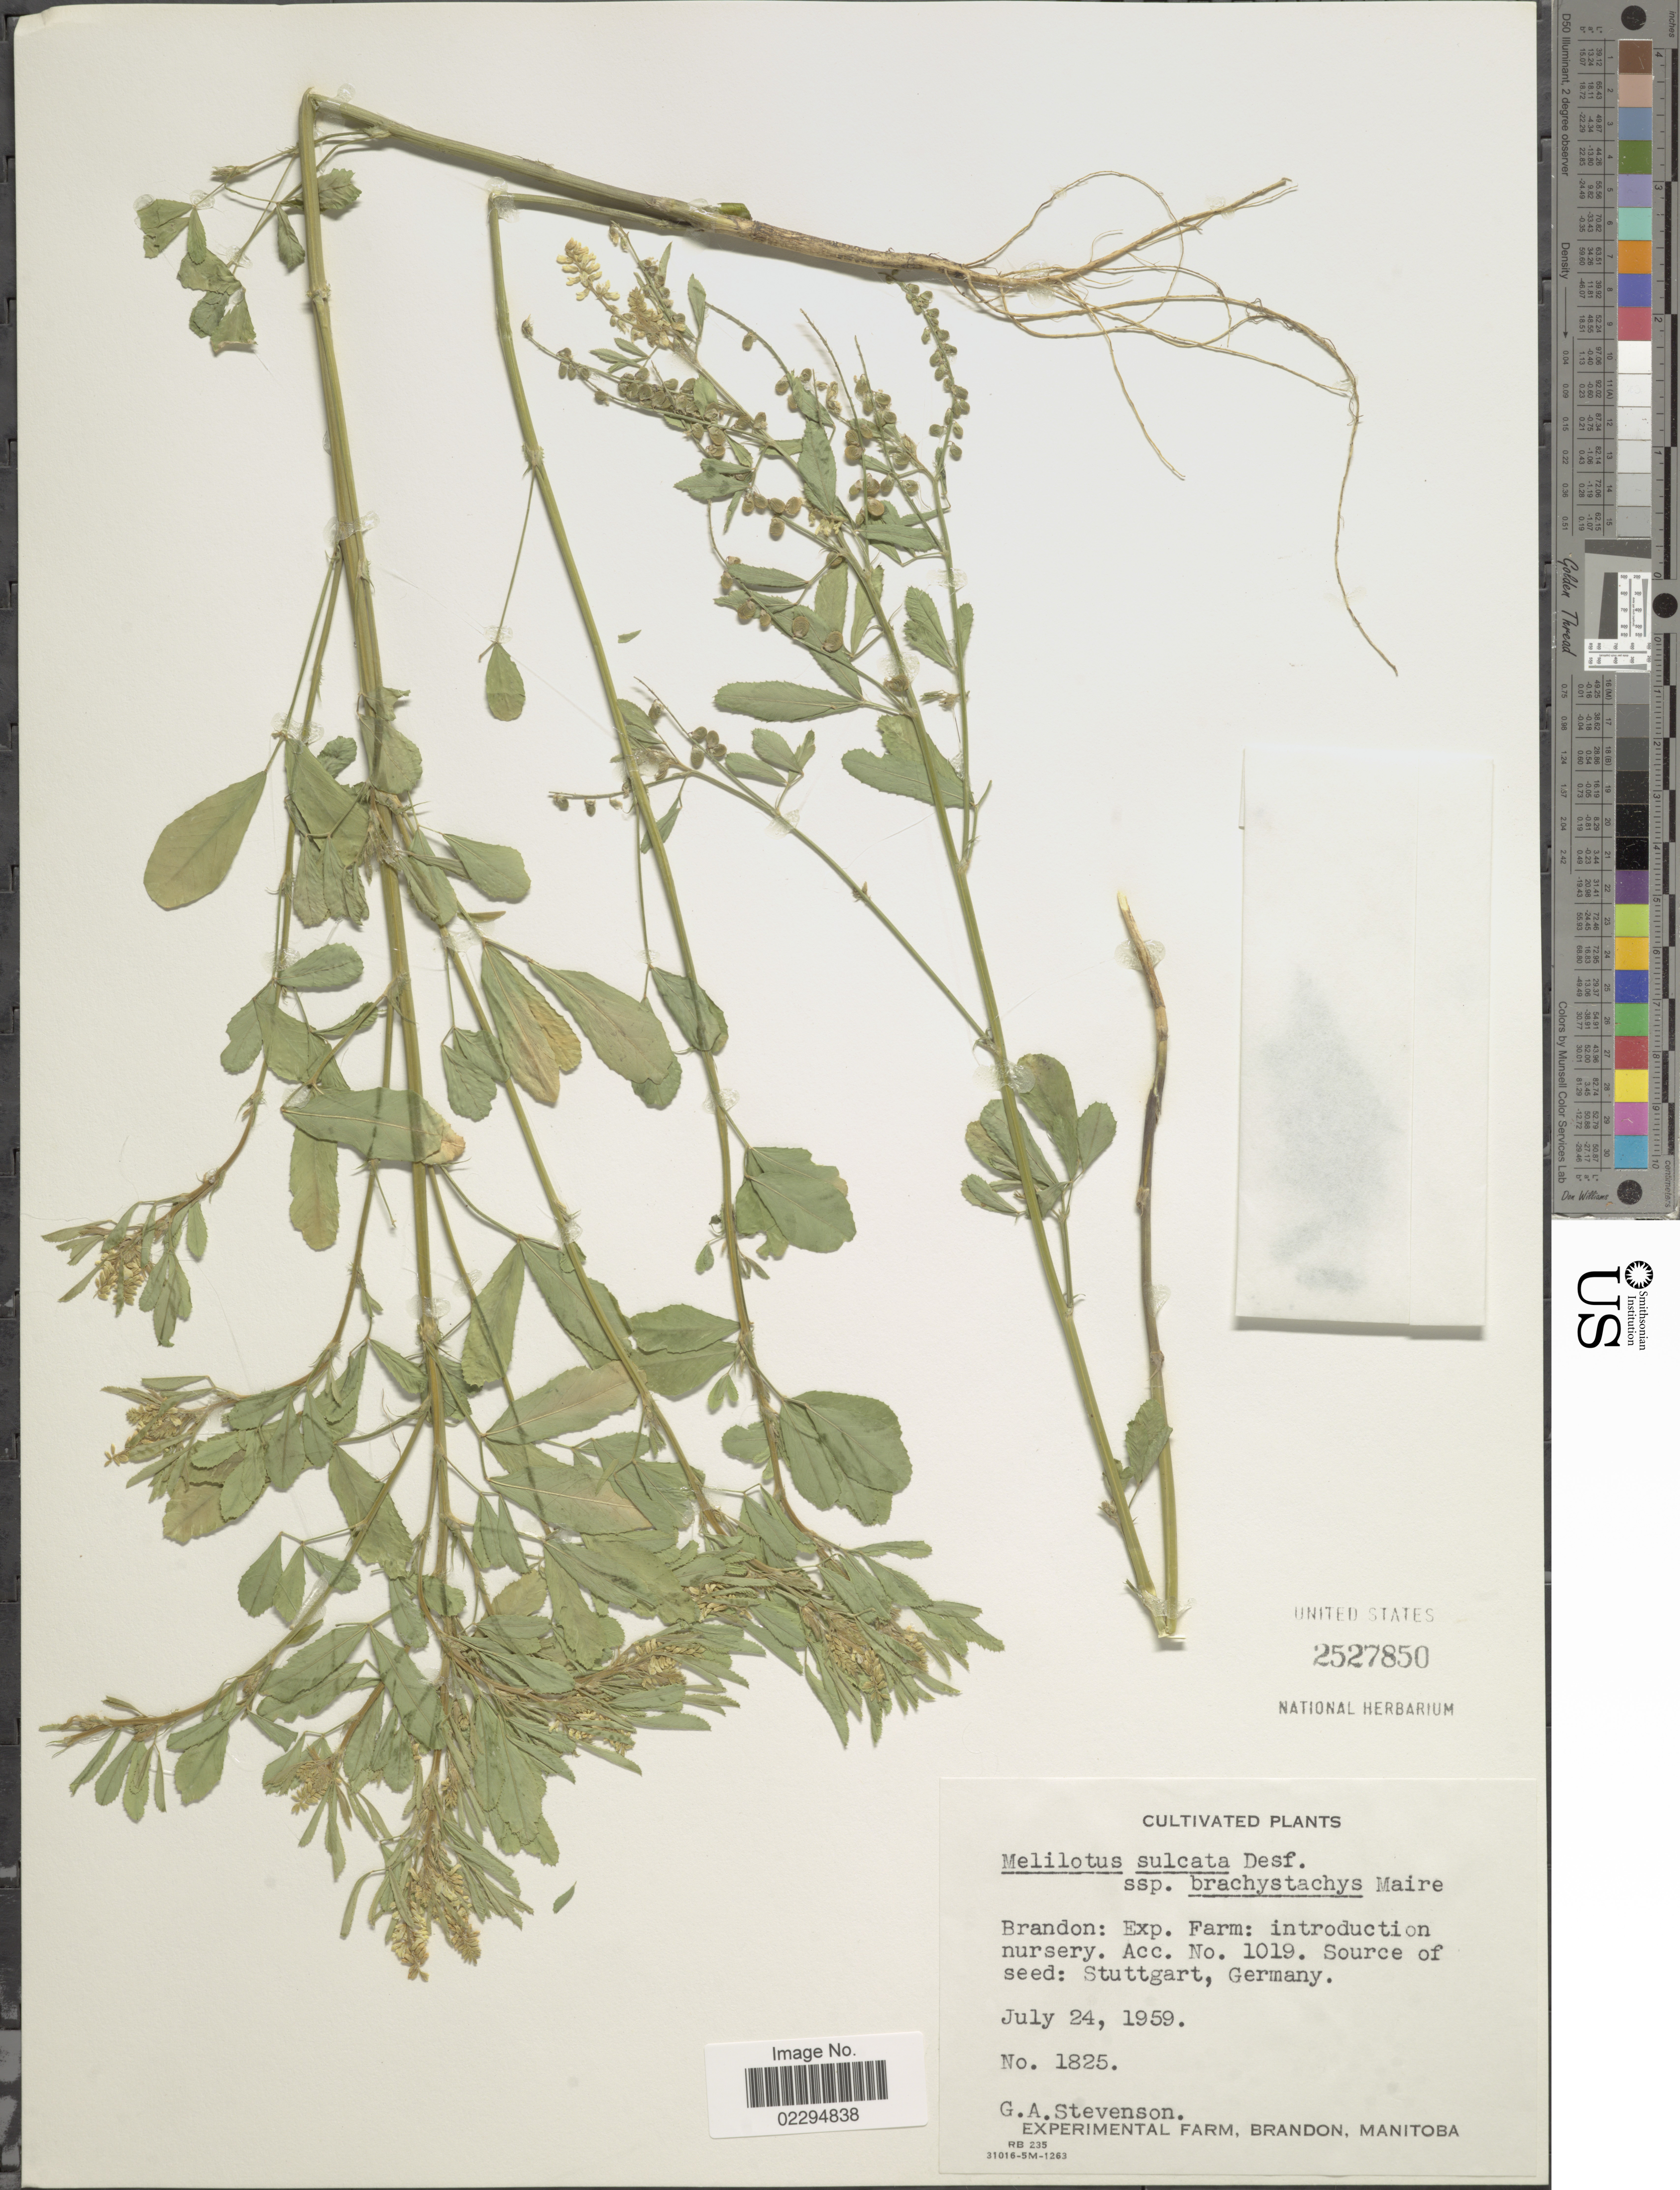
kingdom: Plantae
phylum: Tracheophyta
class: Magnoliopsida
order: Fabales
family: Fabaceae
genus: Melilotus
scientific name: Melilotus sulcatus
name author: Desf.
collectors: G. Stevenson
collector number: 1825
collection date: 1959-07-24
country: Canada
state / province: Manitoba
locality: Brandon: Exp. Farm: introduction nursery.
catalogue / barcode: US 2527850